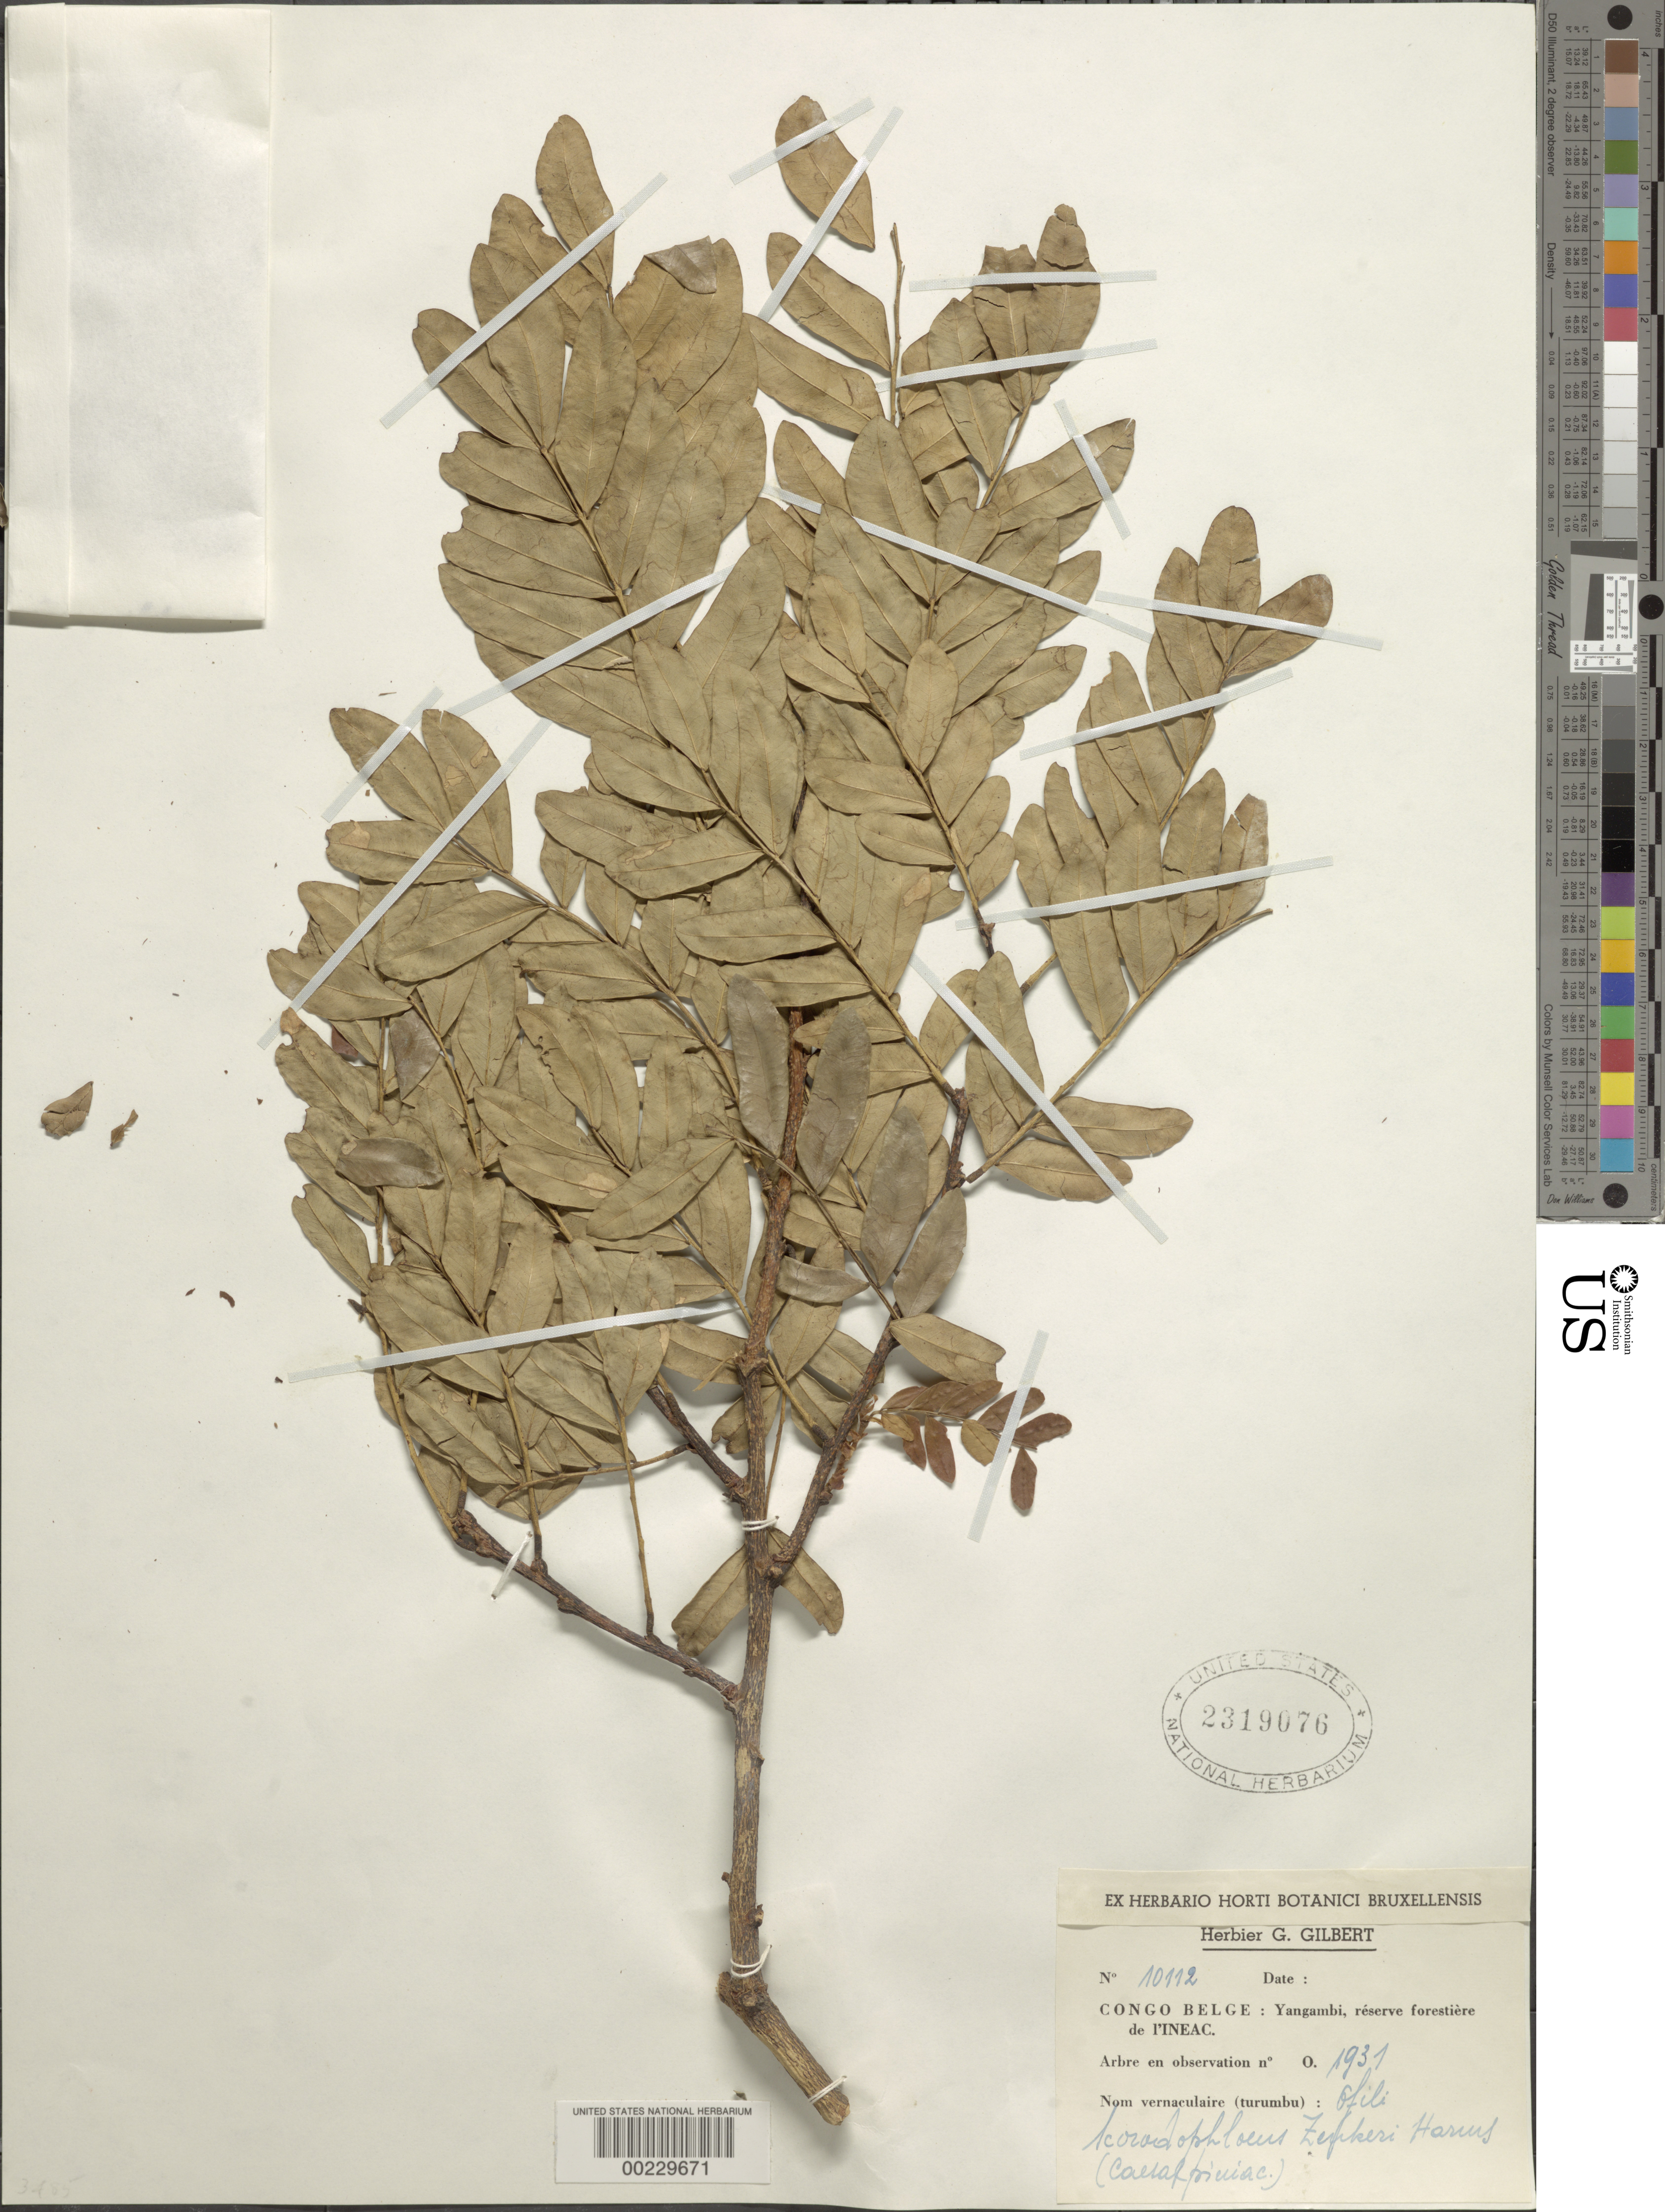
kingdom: Plantae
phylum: Tracheophyta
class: Magnoliopsida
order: Fabales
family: Fabaceae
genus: Scorodophloeus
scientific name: Scorodophloeus zenkeri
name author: Harms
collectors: G. Gilbert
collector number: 10112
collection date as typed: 1931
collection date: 1931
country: Congo, Democratic Republic of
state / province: Tshopo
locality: Yangambi, forest reserve of ineac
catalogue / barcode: US 2319076